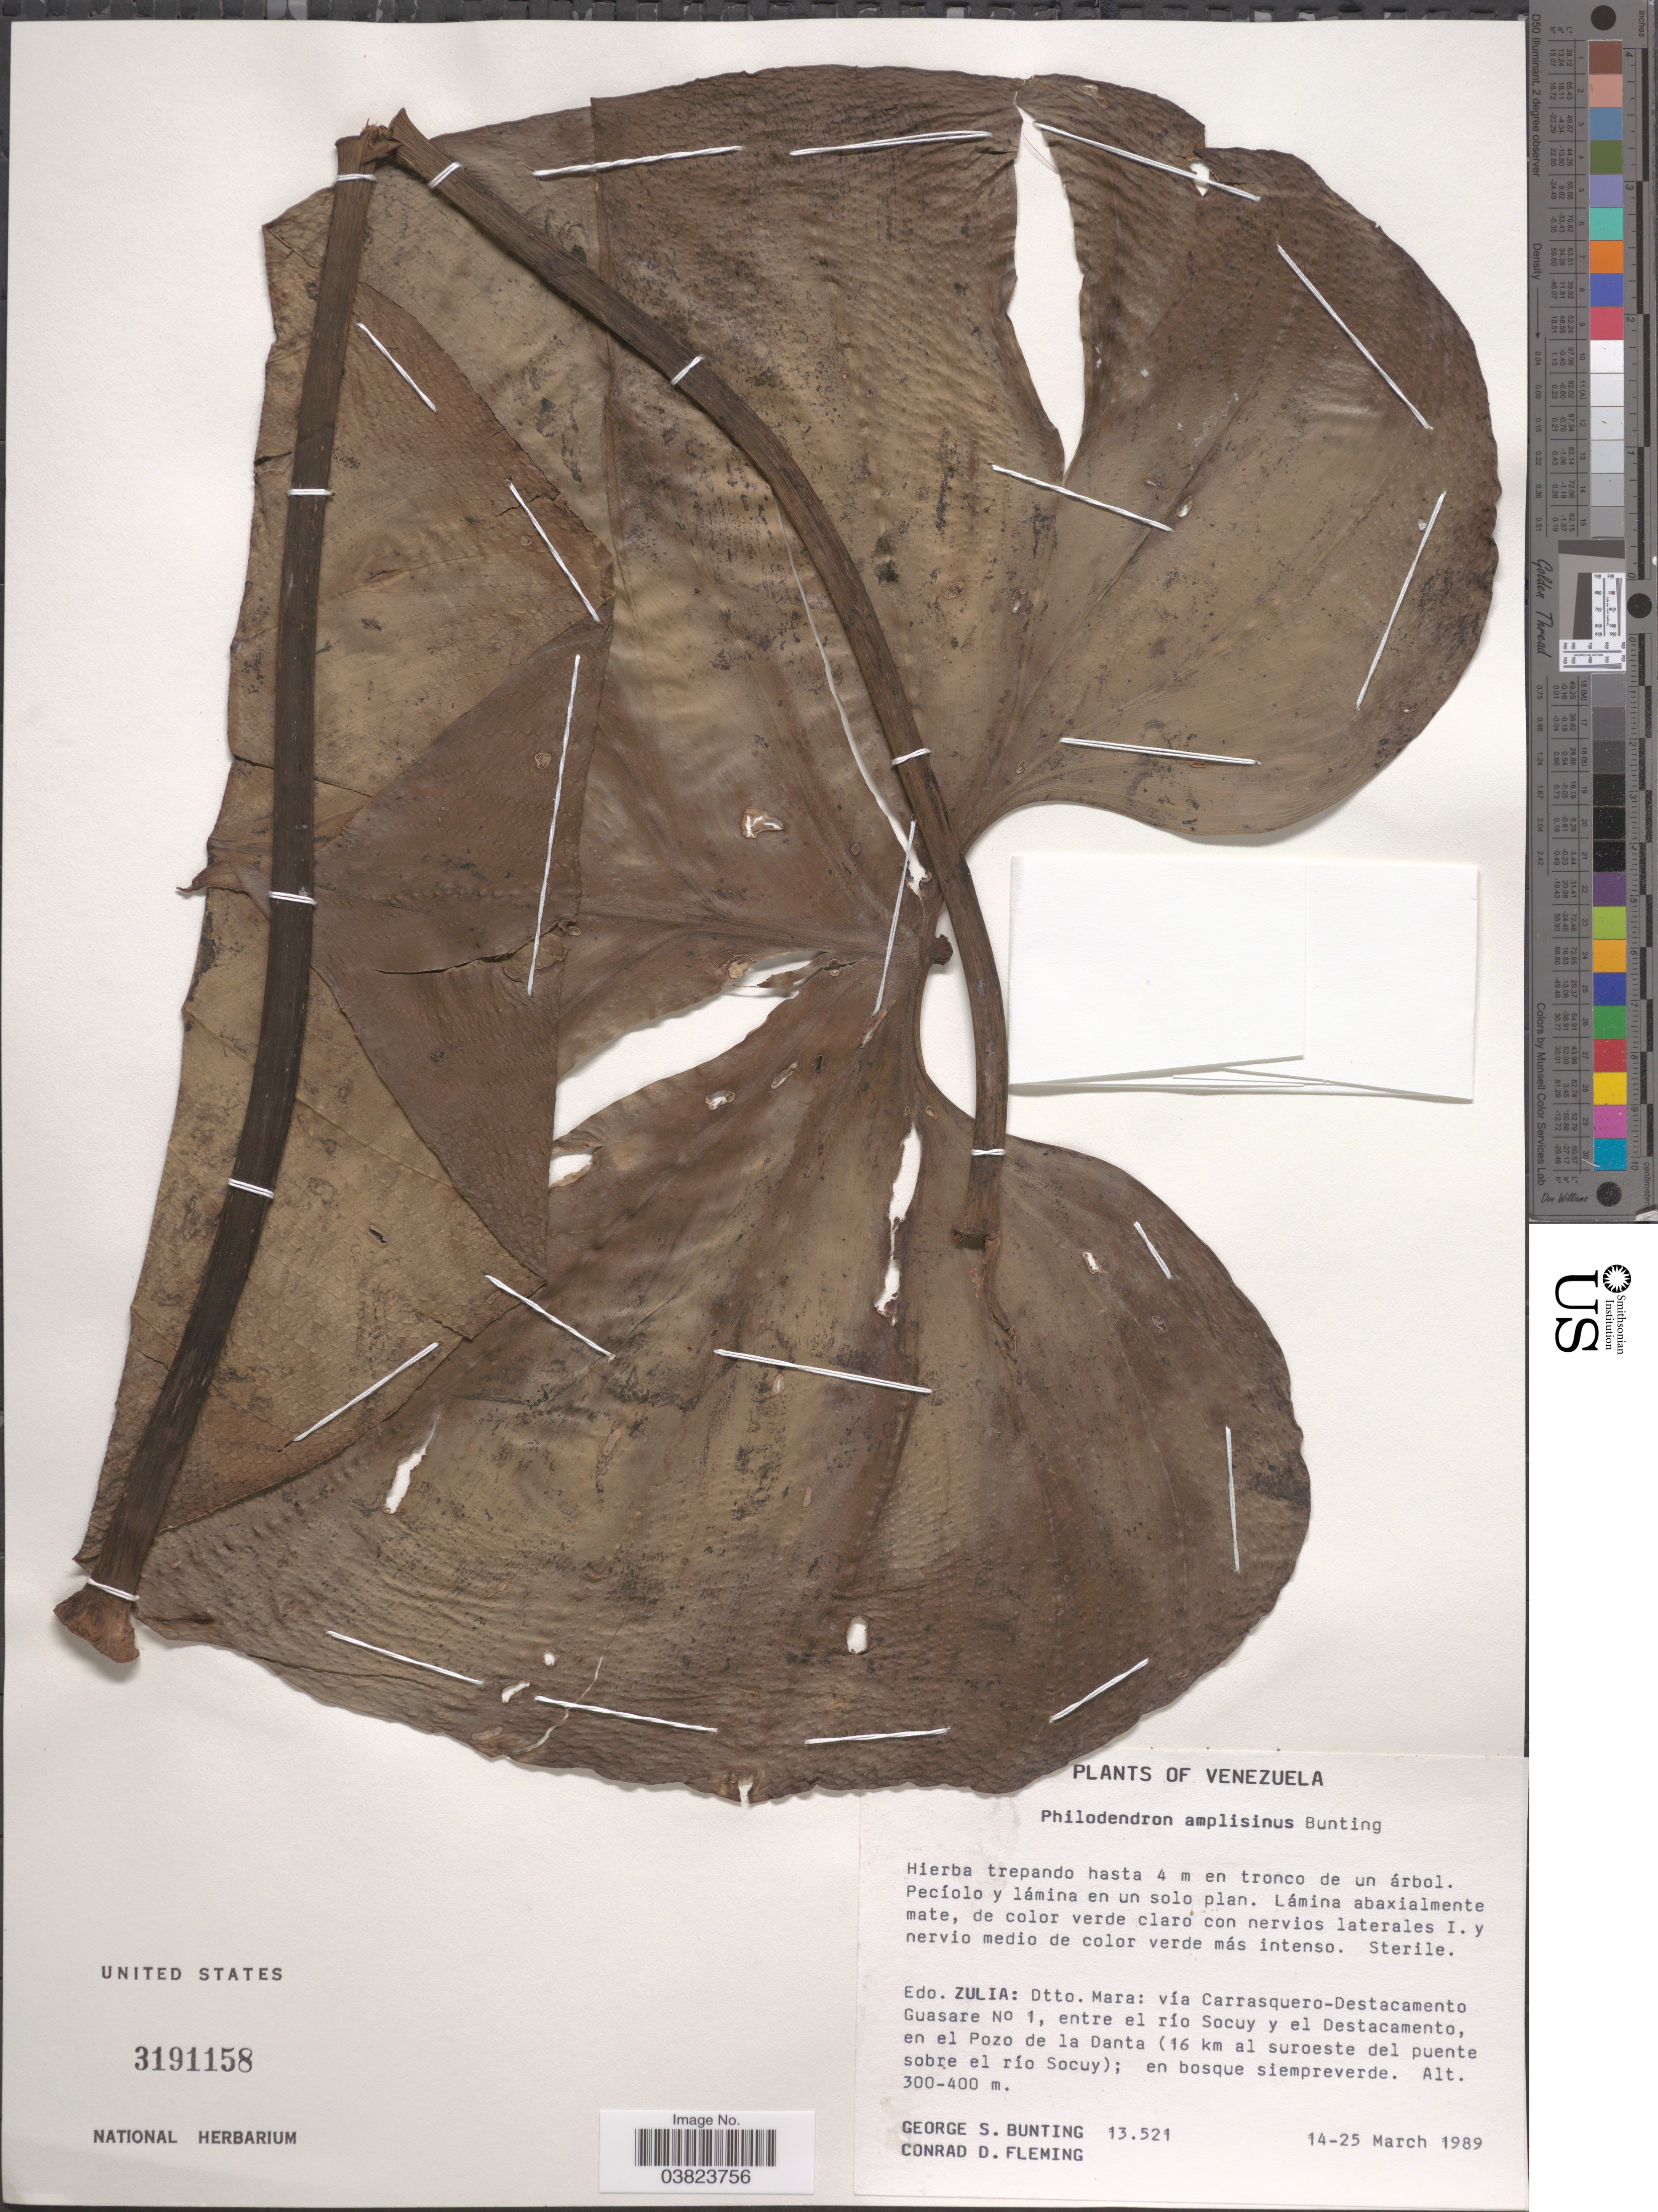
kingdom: Plantae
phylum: Tracheophyta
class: Liliopsida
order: Alismatales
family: Araceae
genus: Philodendron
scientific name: Philodendron amplisinum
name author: G.S. Bunting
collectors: G. S. Bunting & C. Fleming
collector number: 13521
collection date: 1989-03-14/1989-03-25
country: Venezuela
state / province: Zulia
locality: Edo. Zulia: Dtto. Mara: vía Carrasquero-Destacamento Guasare No 1, entre el río Socuy y el Destacamento, en el Pozo de la Danta (16 km al suroeste del puente sobre el río Socuy).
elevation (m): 300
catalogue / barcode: US 3191158